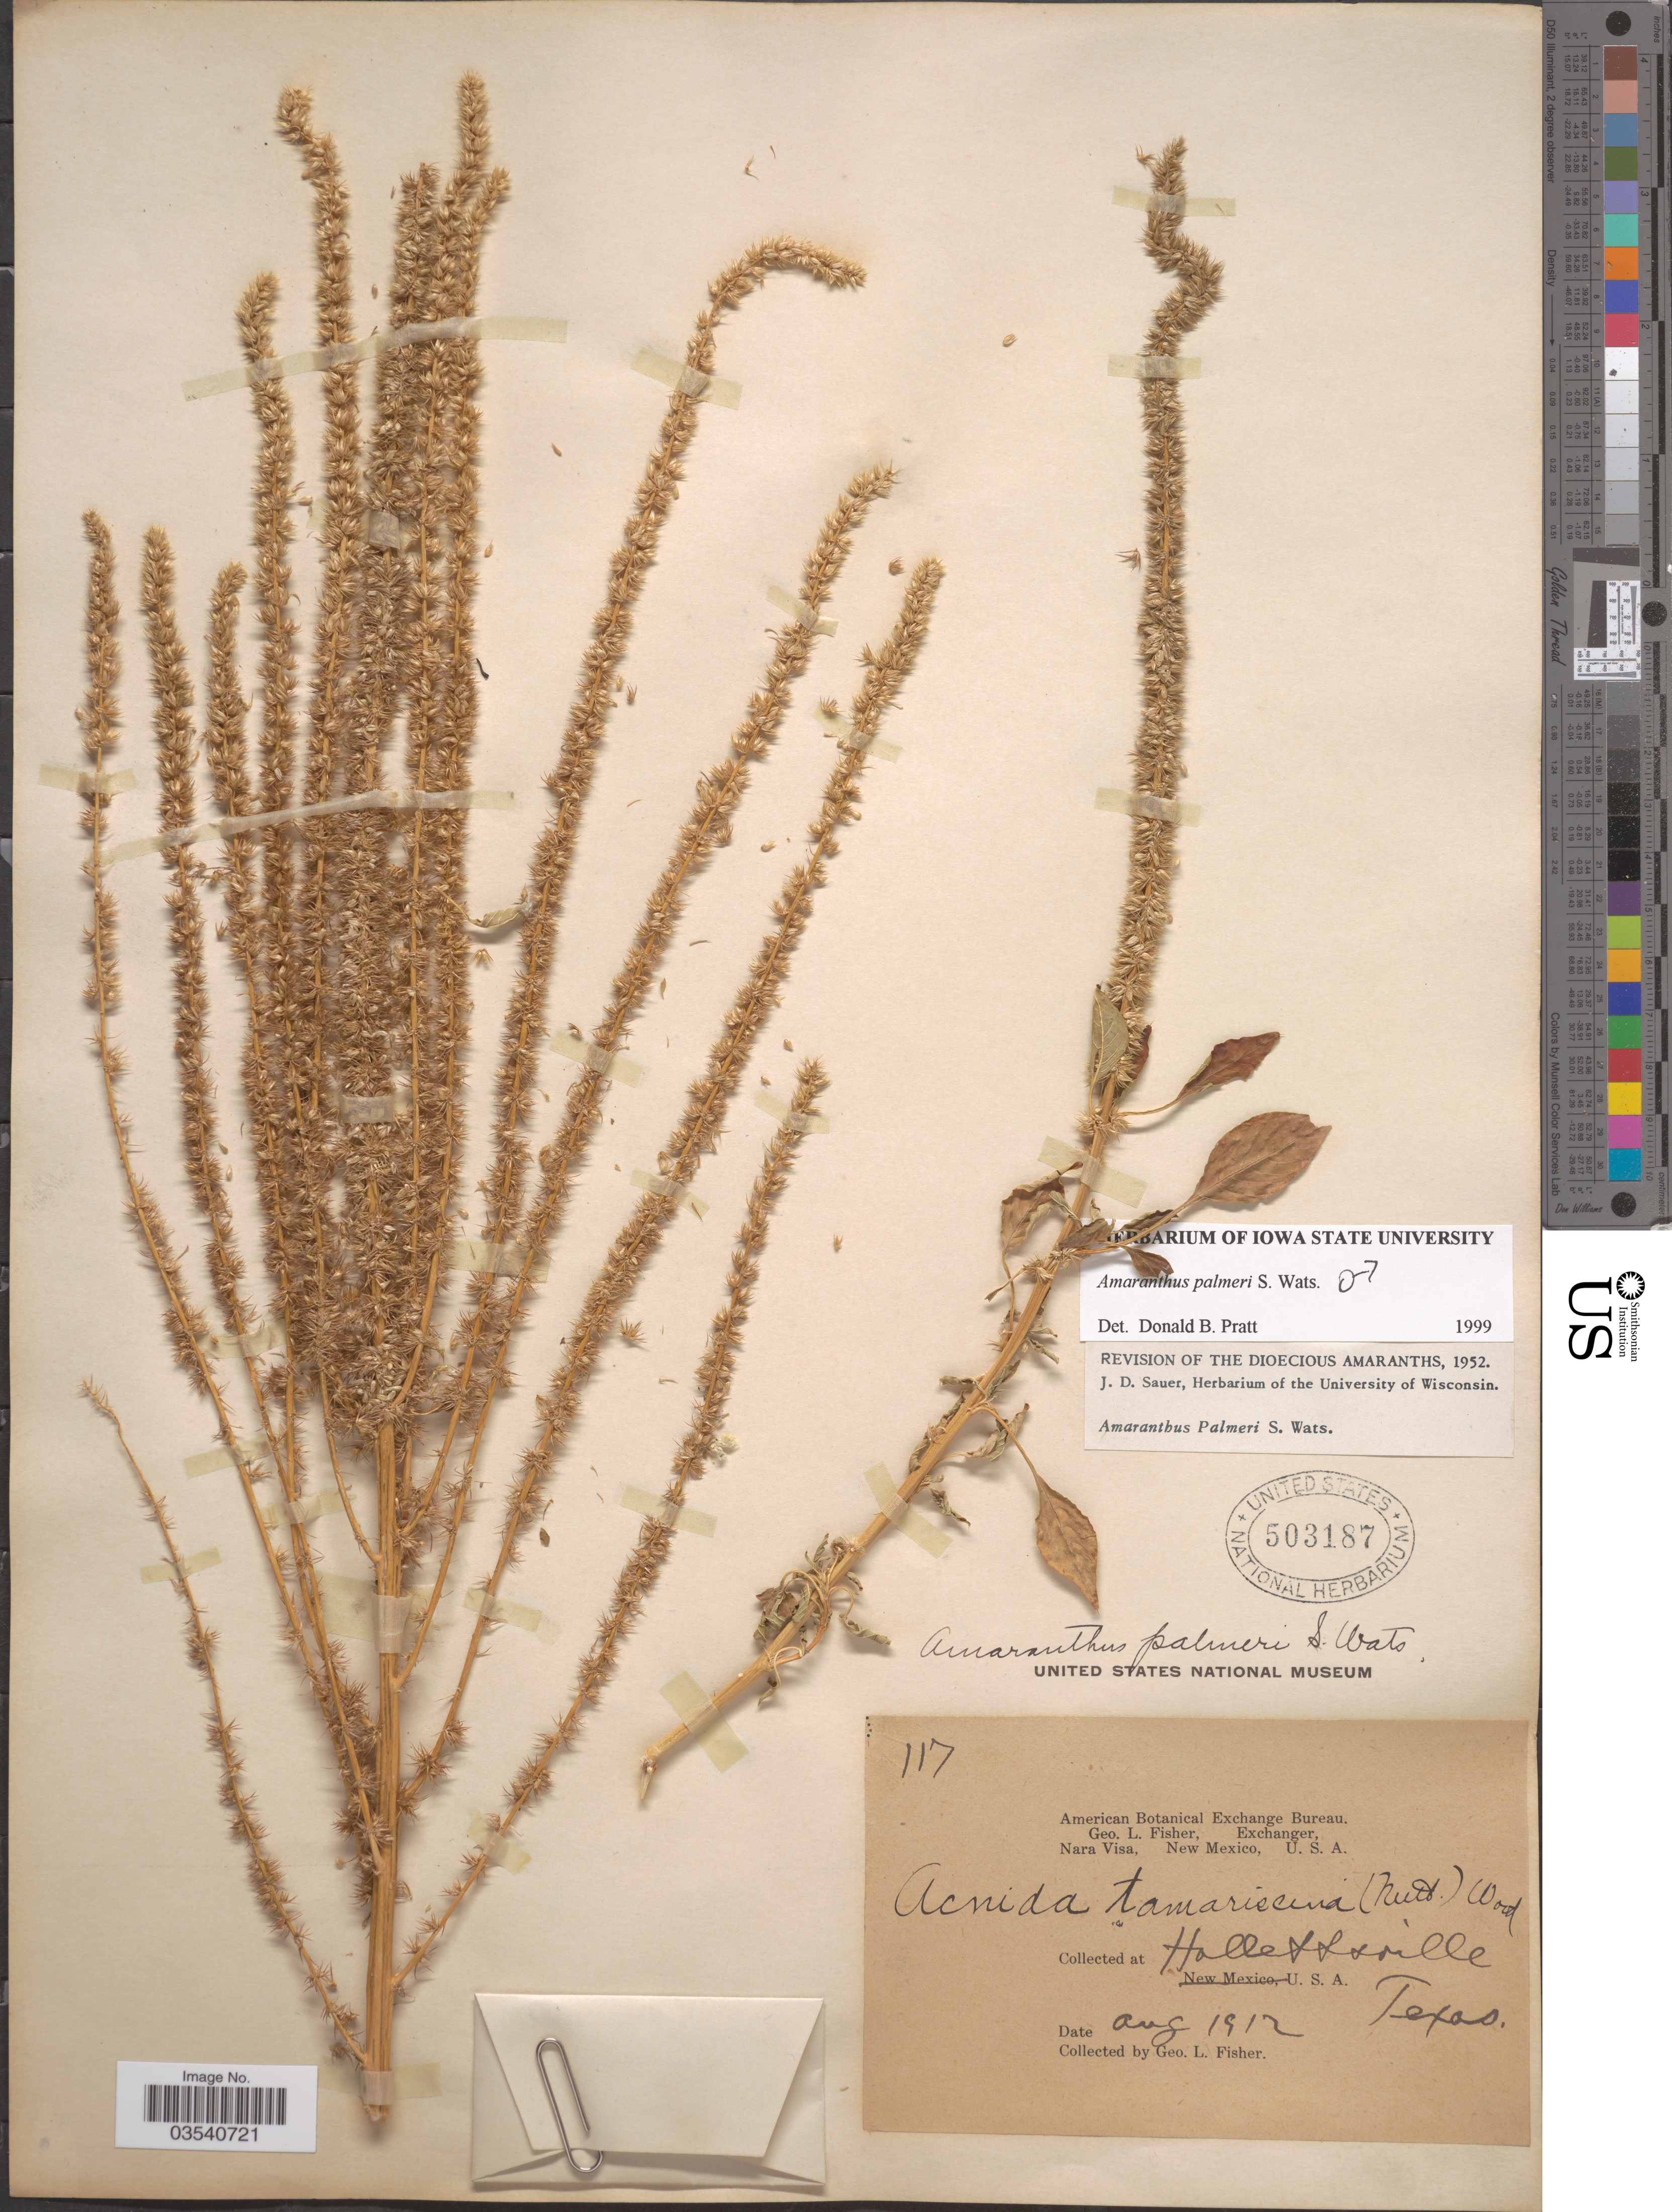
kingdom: Plantae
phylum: Tracheophyta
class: Magnoliopsida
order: Caryophyllales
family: Amaranthaceae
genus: Amaranthus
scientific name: Amaranthus palmeri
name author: S. Watson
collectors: G. L. Fisher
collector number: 117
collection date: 1912-08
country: United States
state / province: Texas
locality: Hallettsville.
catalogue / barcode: US 503187